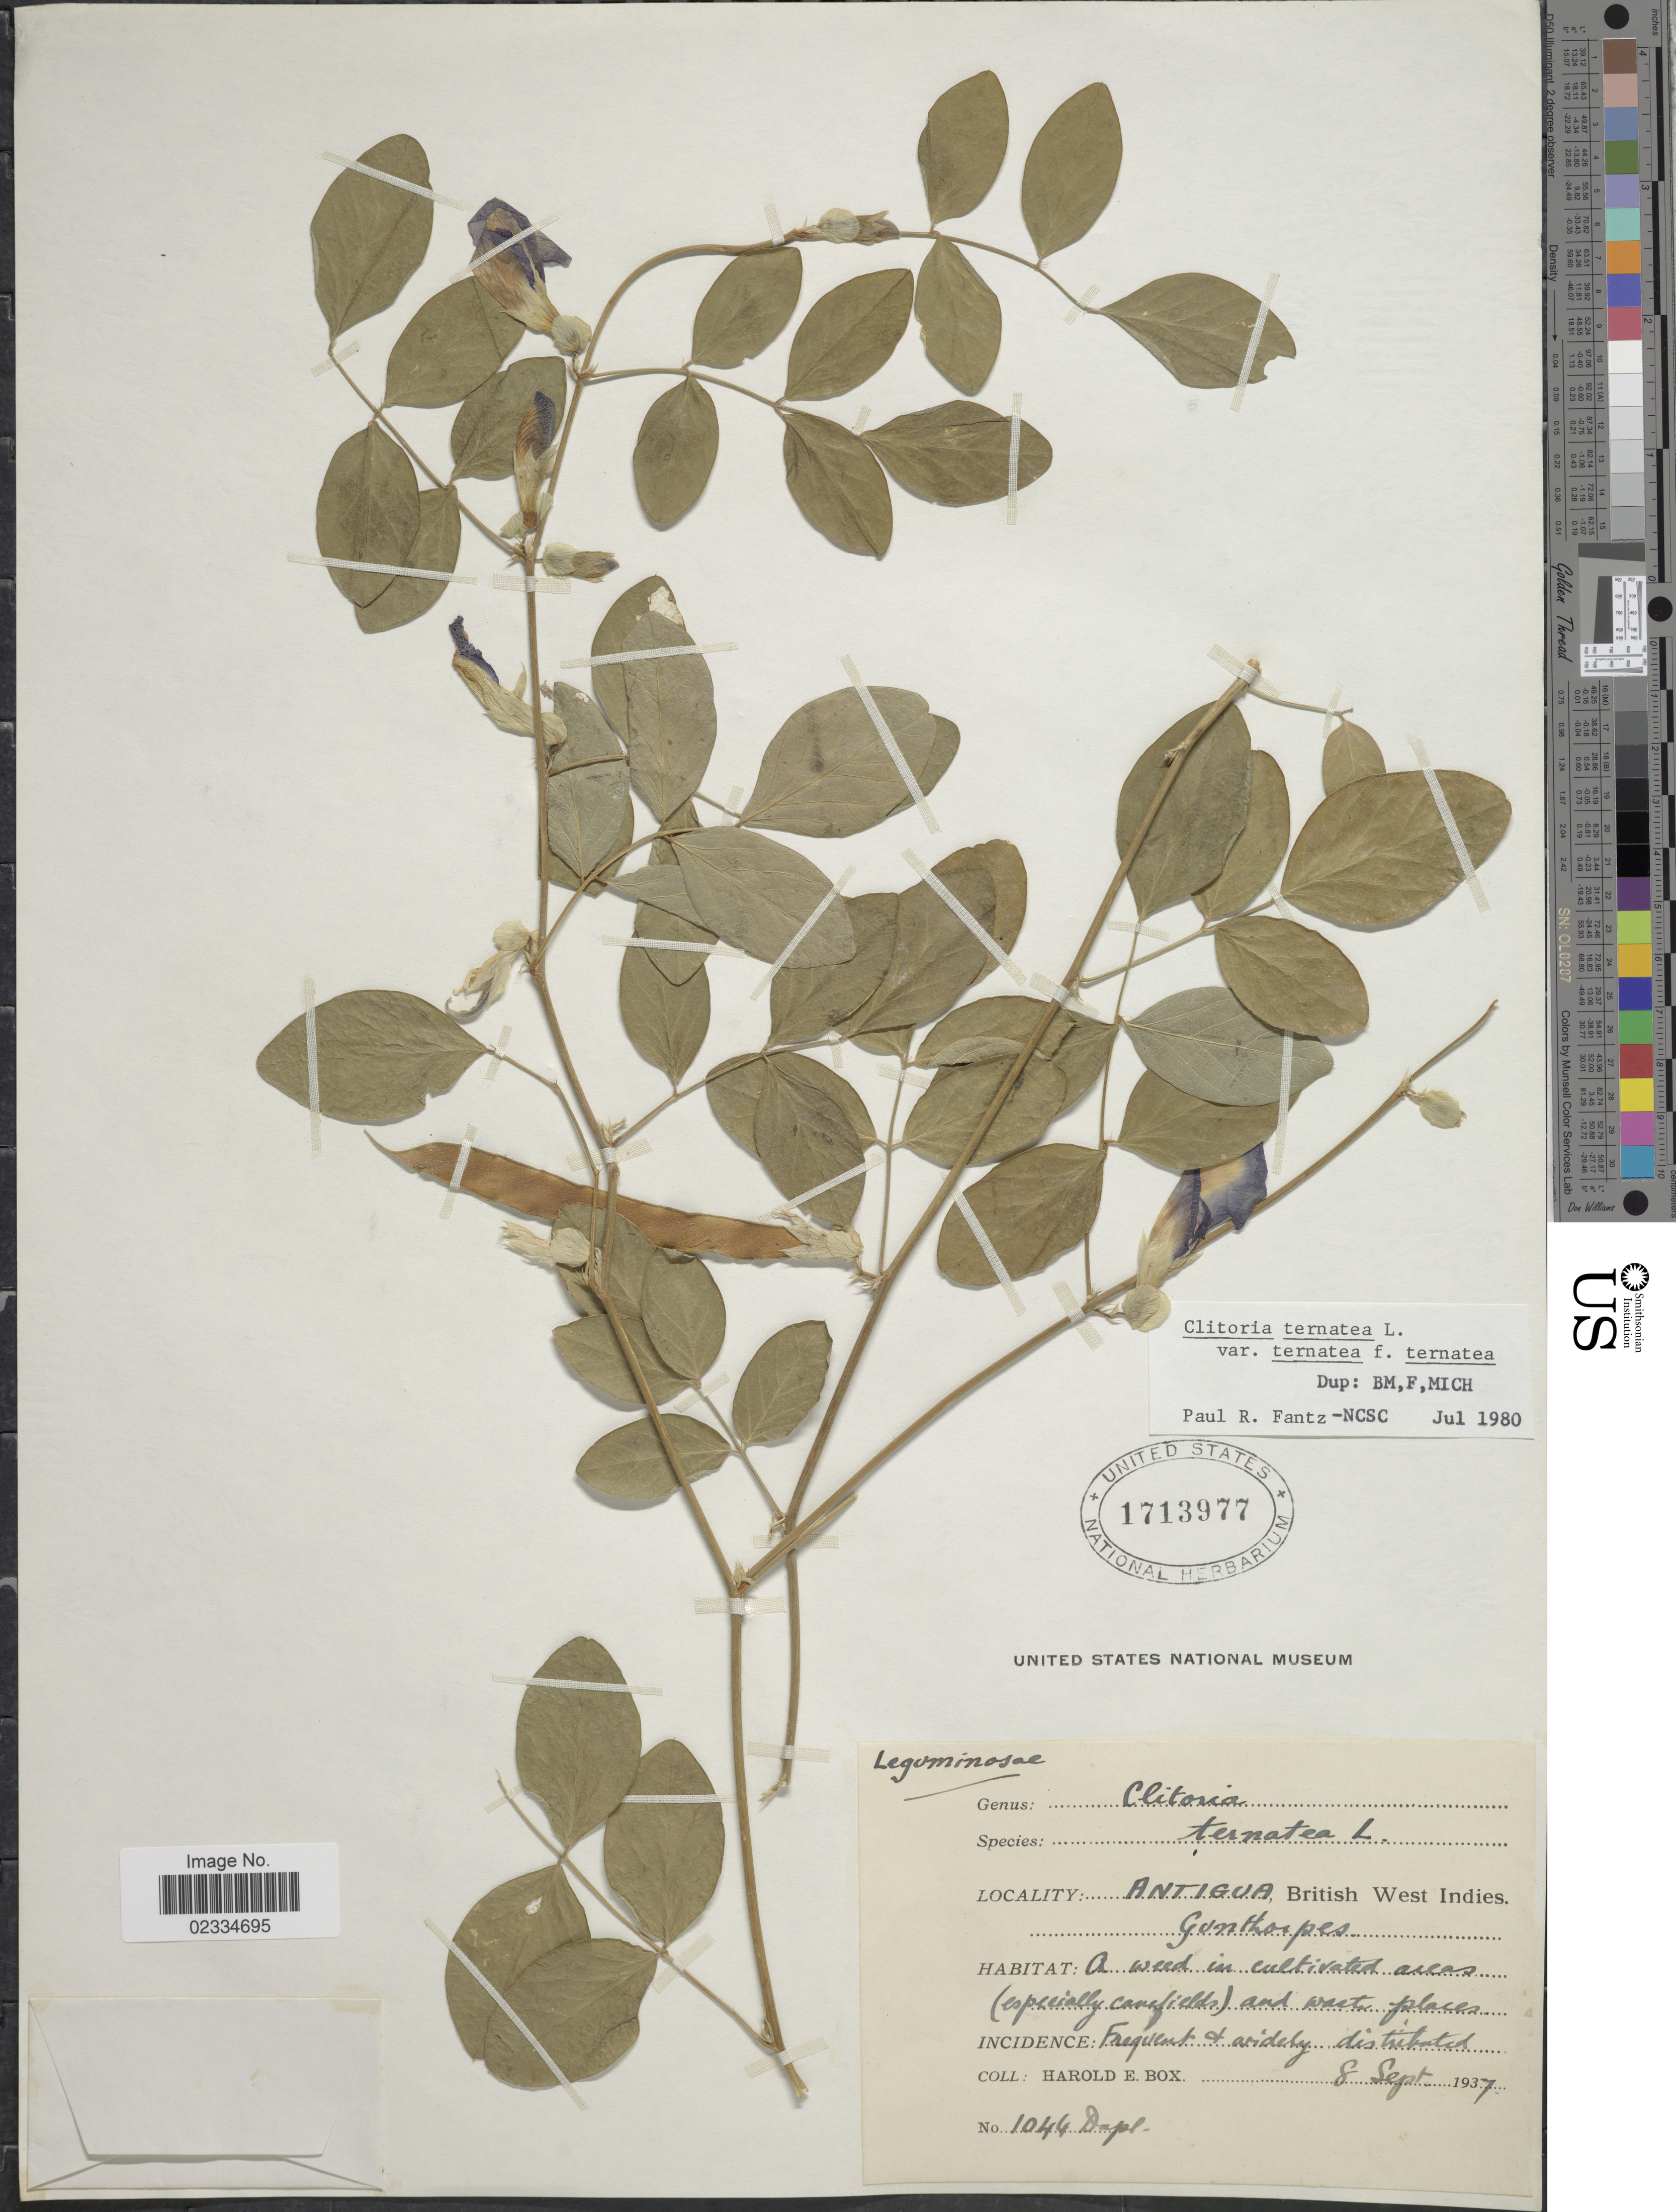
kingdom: Plantae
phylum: Tracheophyta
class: Magnoliopsida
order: Fabales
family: Fabaceae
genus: Clitoria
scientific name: Clitoria ternatea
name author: L.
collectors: H. E. Box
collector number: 1044?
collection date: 1937-09-08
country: Antigua and Barbuda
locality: Antigua, British West Indies, Gunthorpes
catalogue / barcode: US 1713977